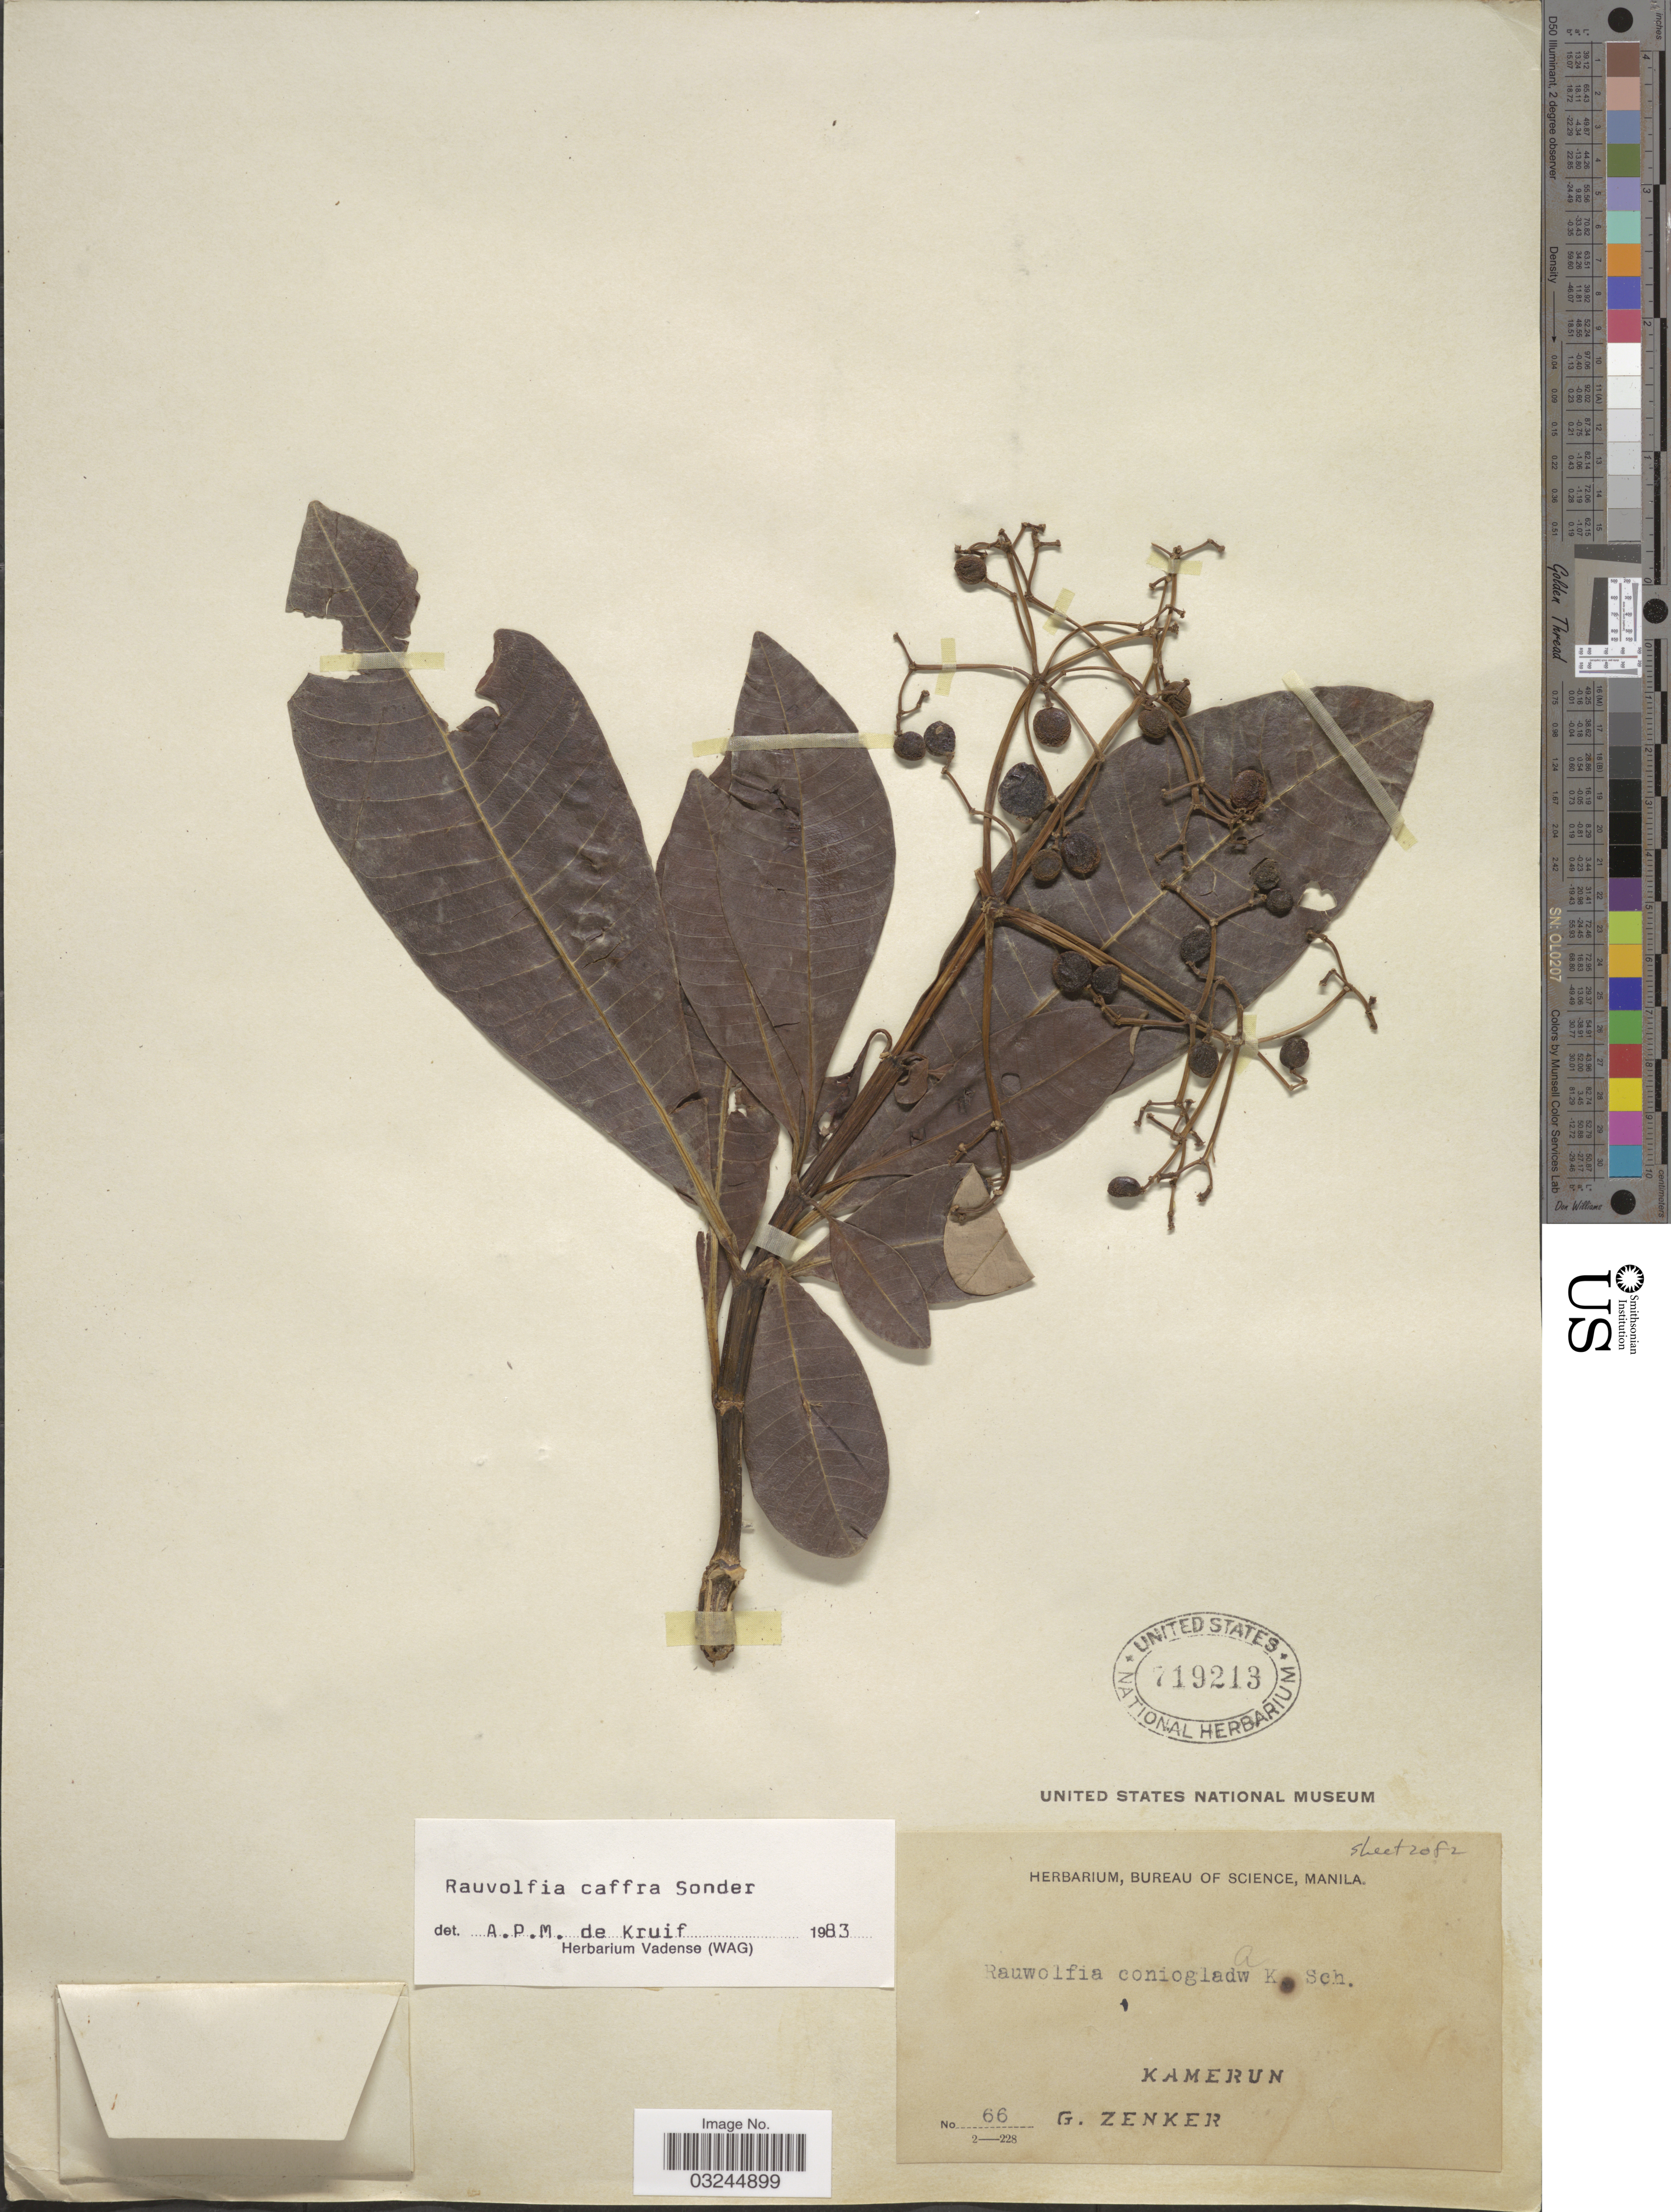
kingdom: Plantae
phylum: Tracheophyta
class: Magnoliopsida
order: Gentianales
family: Apocynaceae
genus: Rauvolfia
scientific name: Rauvolfia caffra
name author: Sond.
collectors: G. A. Zenker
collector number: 66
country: Cameroon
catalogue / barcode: US 719213